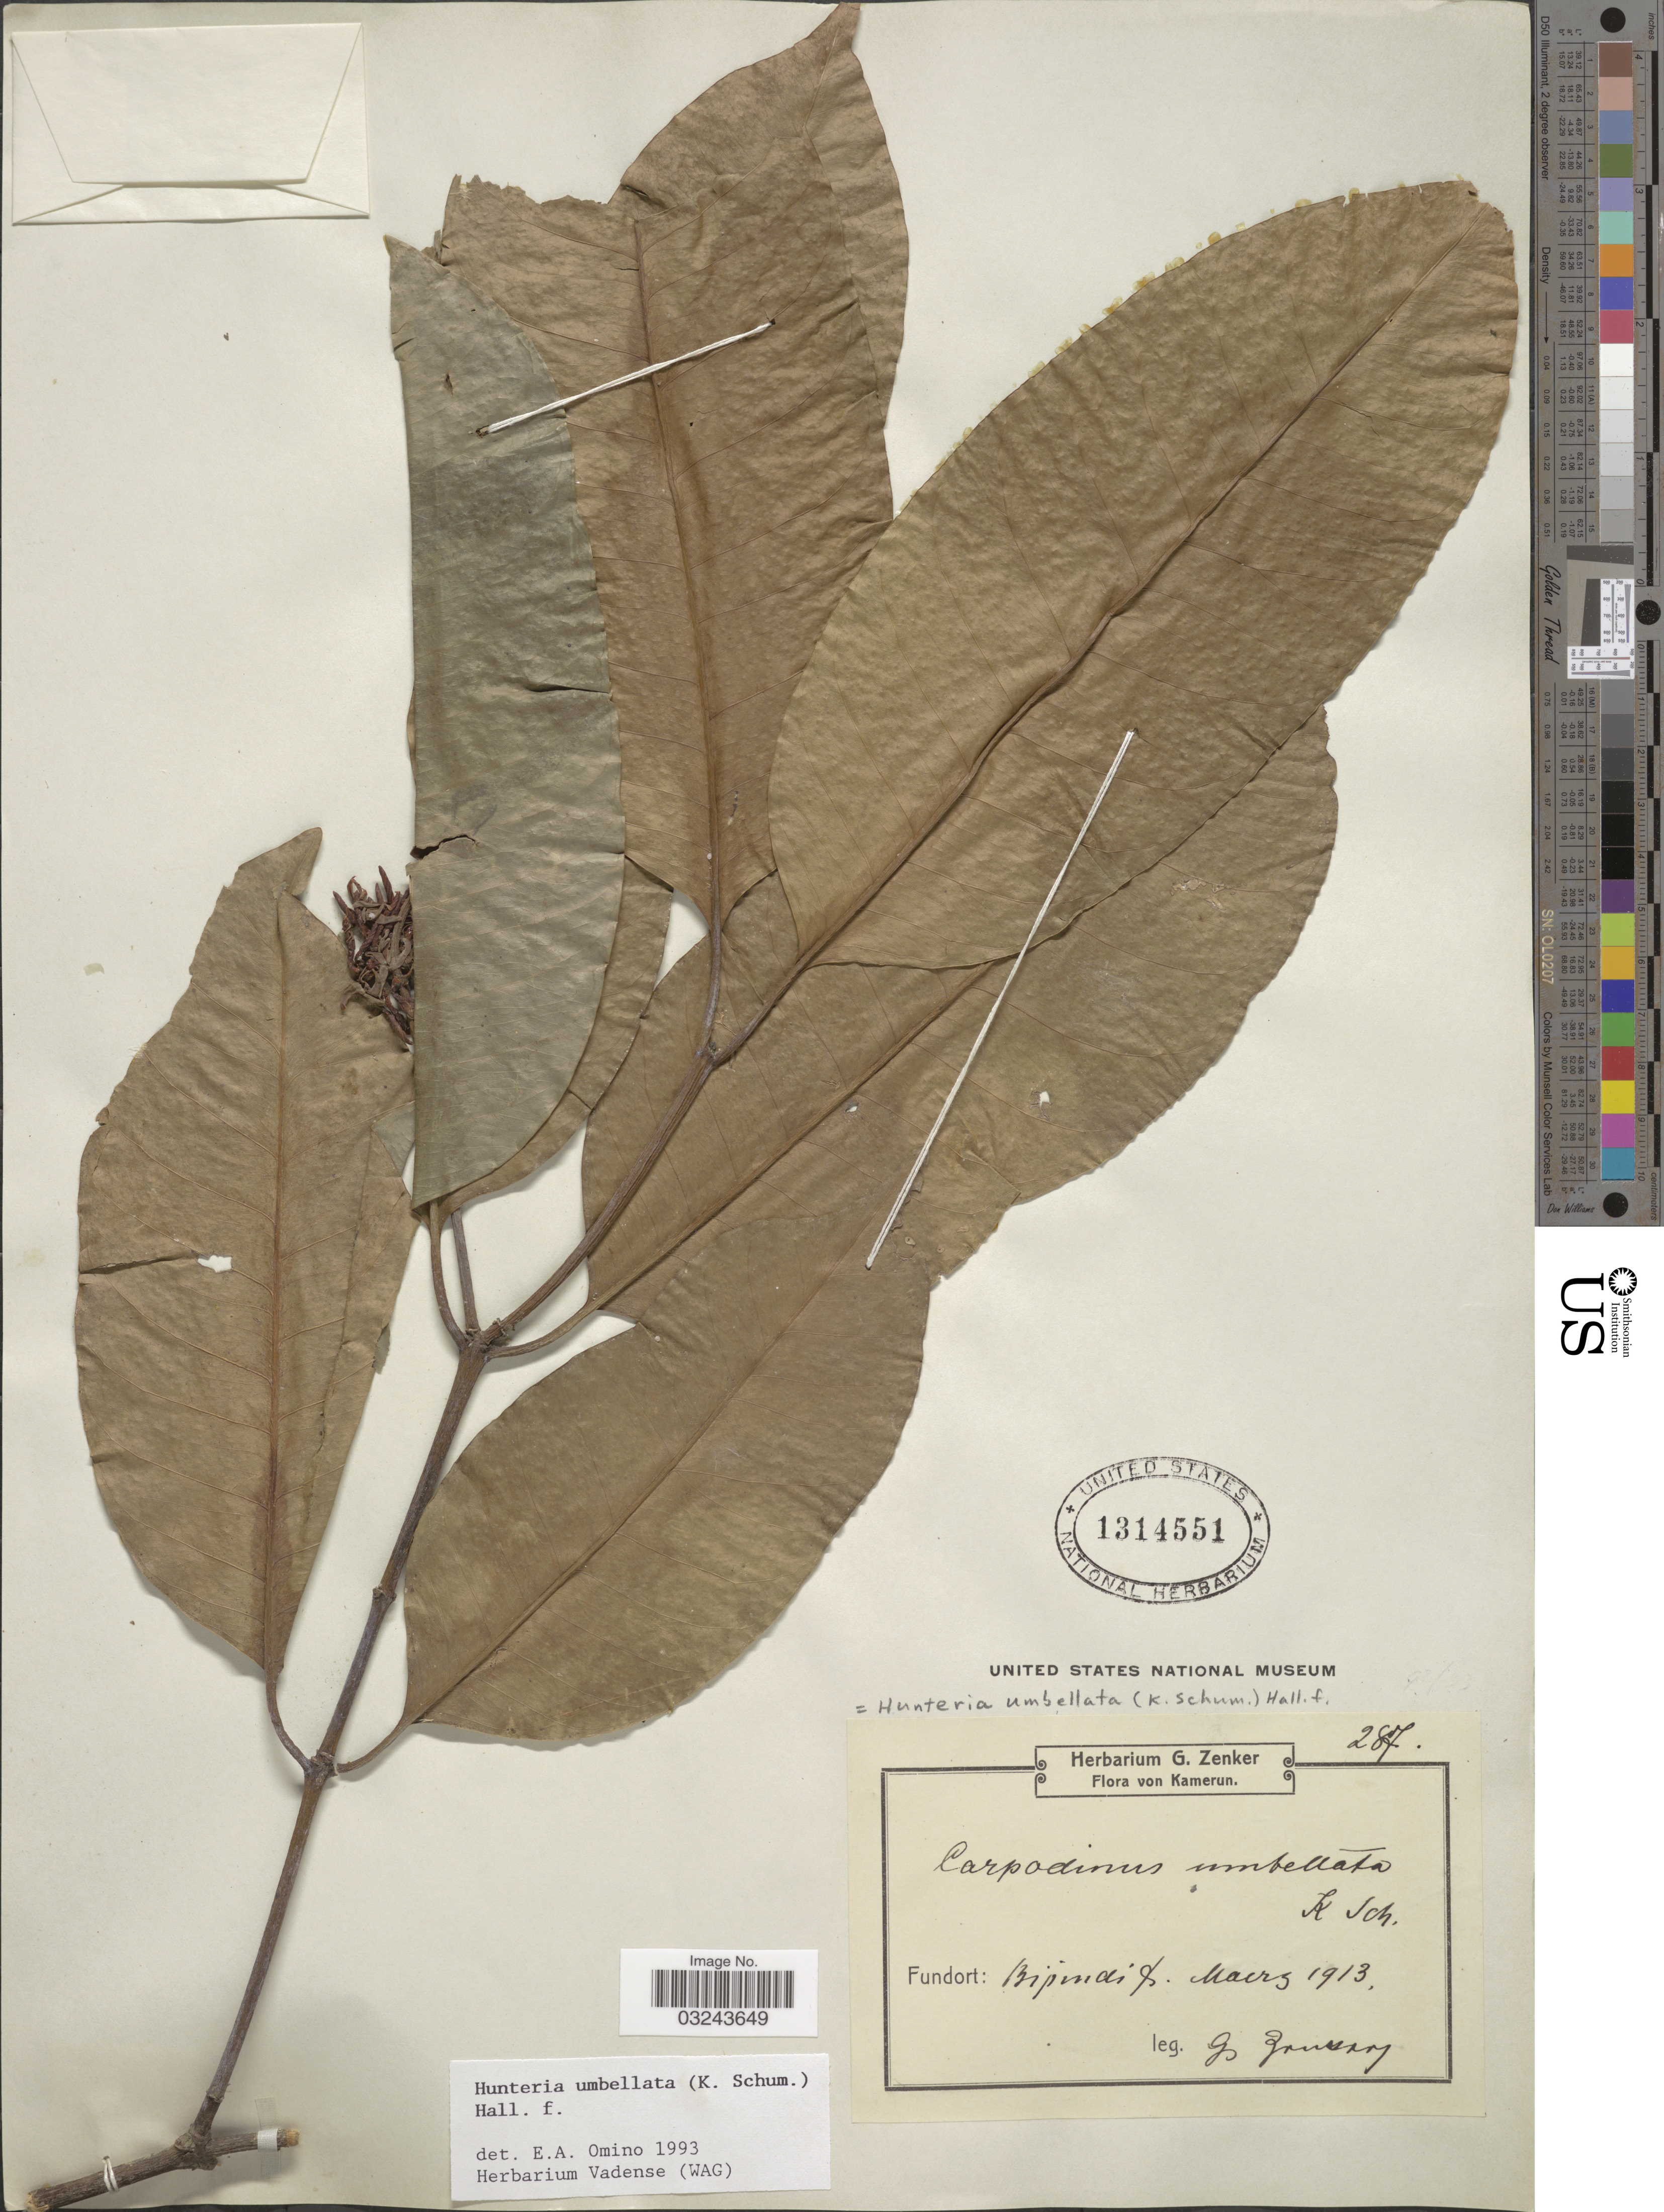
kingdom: Plantae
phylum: Tracheophyta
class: Magnoliopsida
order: Gentianales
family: Apocynaceae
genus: Hunteria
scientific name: Hunteria umbellata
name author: (K. Schum.) Hallier f.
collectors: G. A. Zenker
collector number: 287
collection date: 1913-03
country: Cameroon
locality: Bipindi.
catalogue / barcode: US 1314551